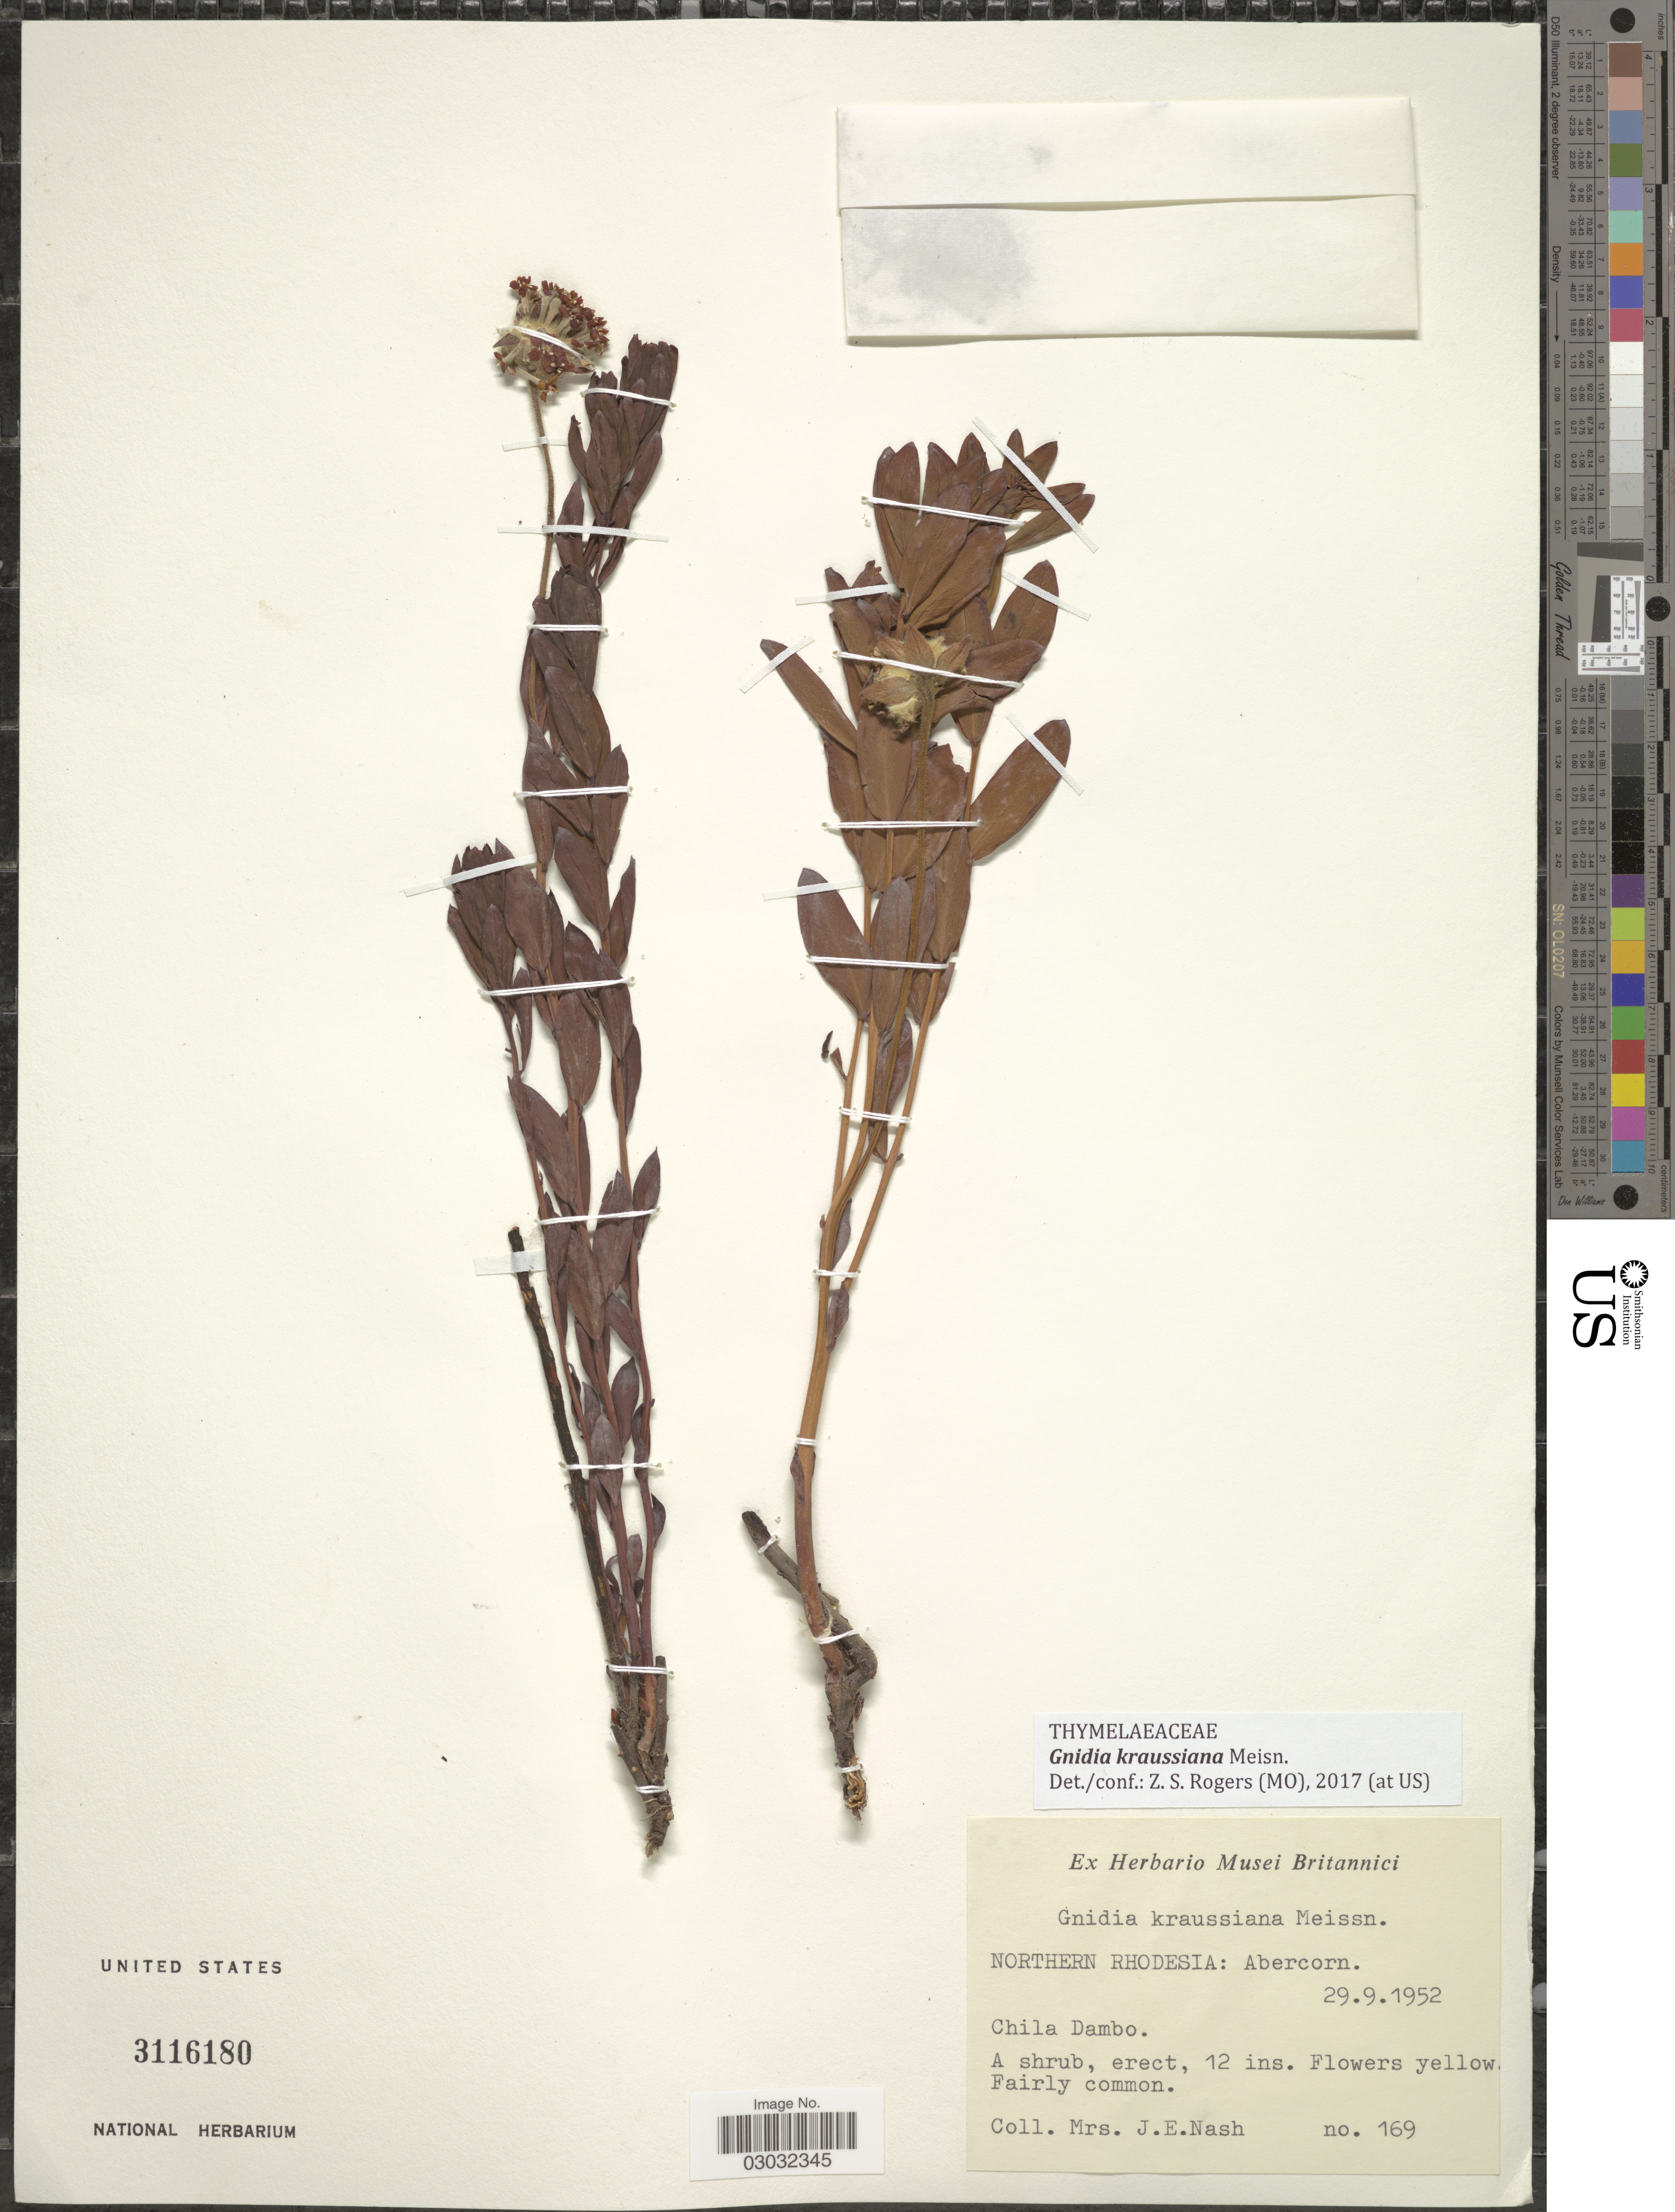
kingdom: Plantae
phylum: Tracheophyta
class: Magnoliopsida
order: Malvales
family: Thymelaeaceae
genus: Lasiosiphon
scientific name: Lasiosiphon kraussianus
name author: (Meisn.) Meisn.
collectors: J. E. Nash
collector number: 169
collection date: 1952-09-29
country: Zambia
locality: Northern Rhodesia: Abercorn. Chila Dambo.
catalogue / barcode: US 3116180